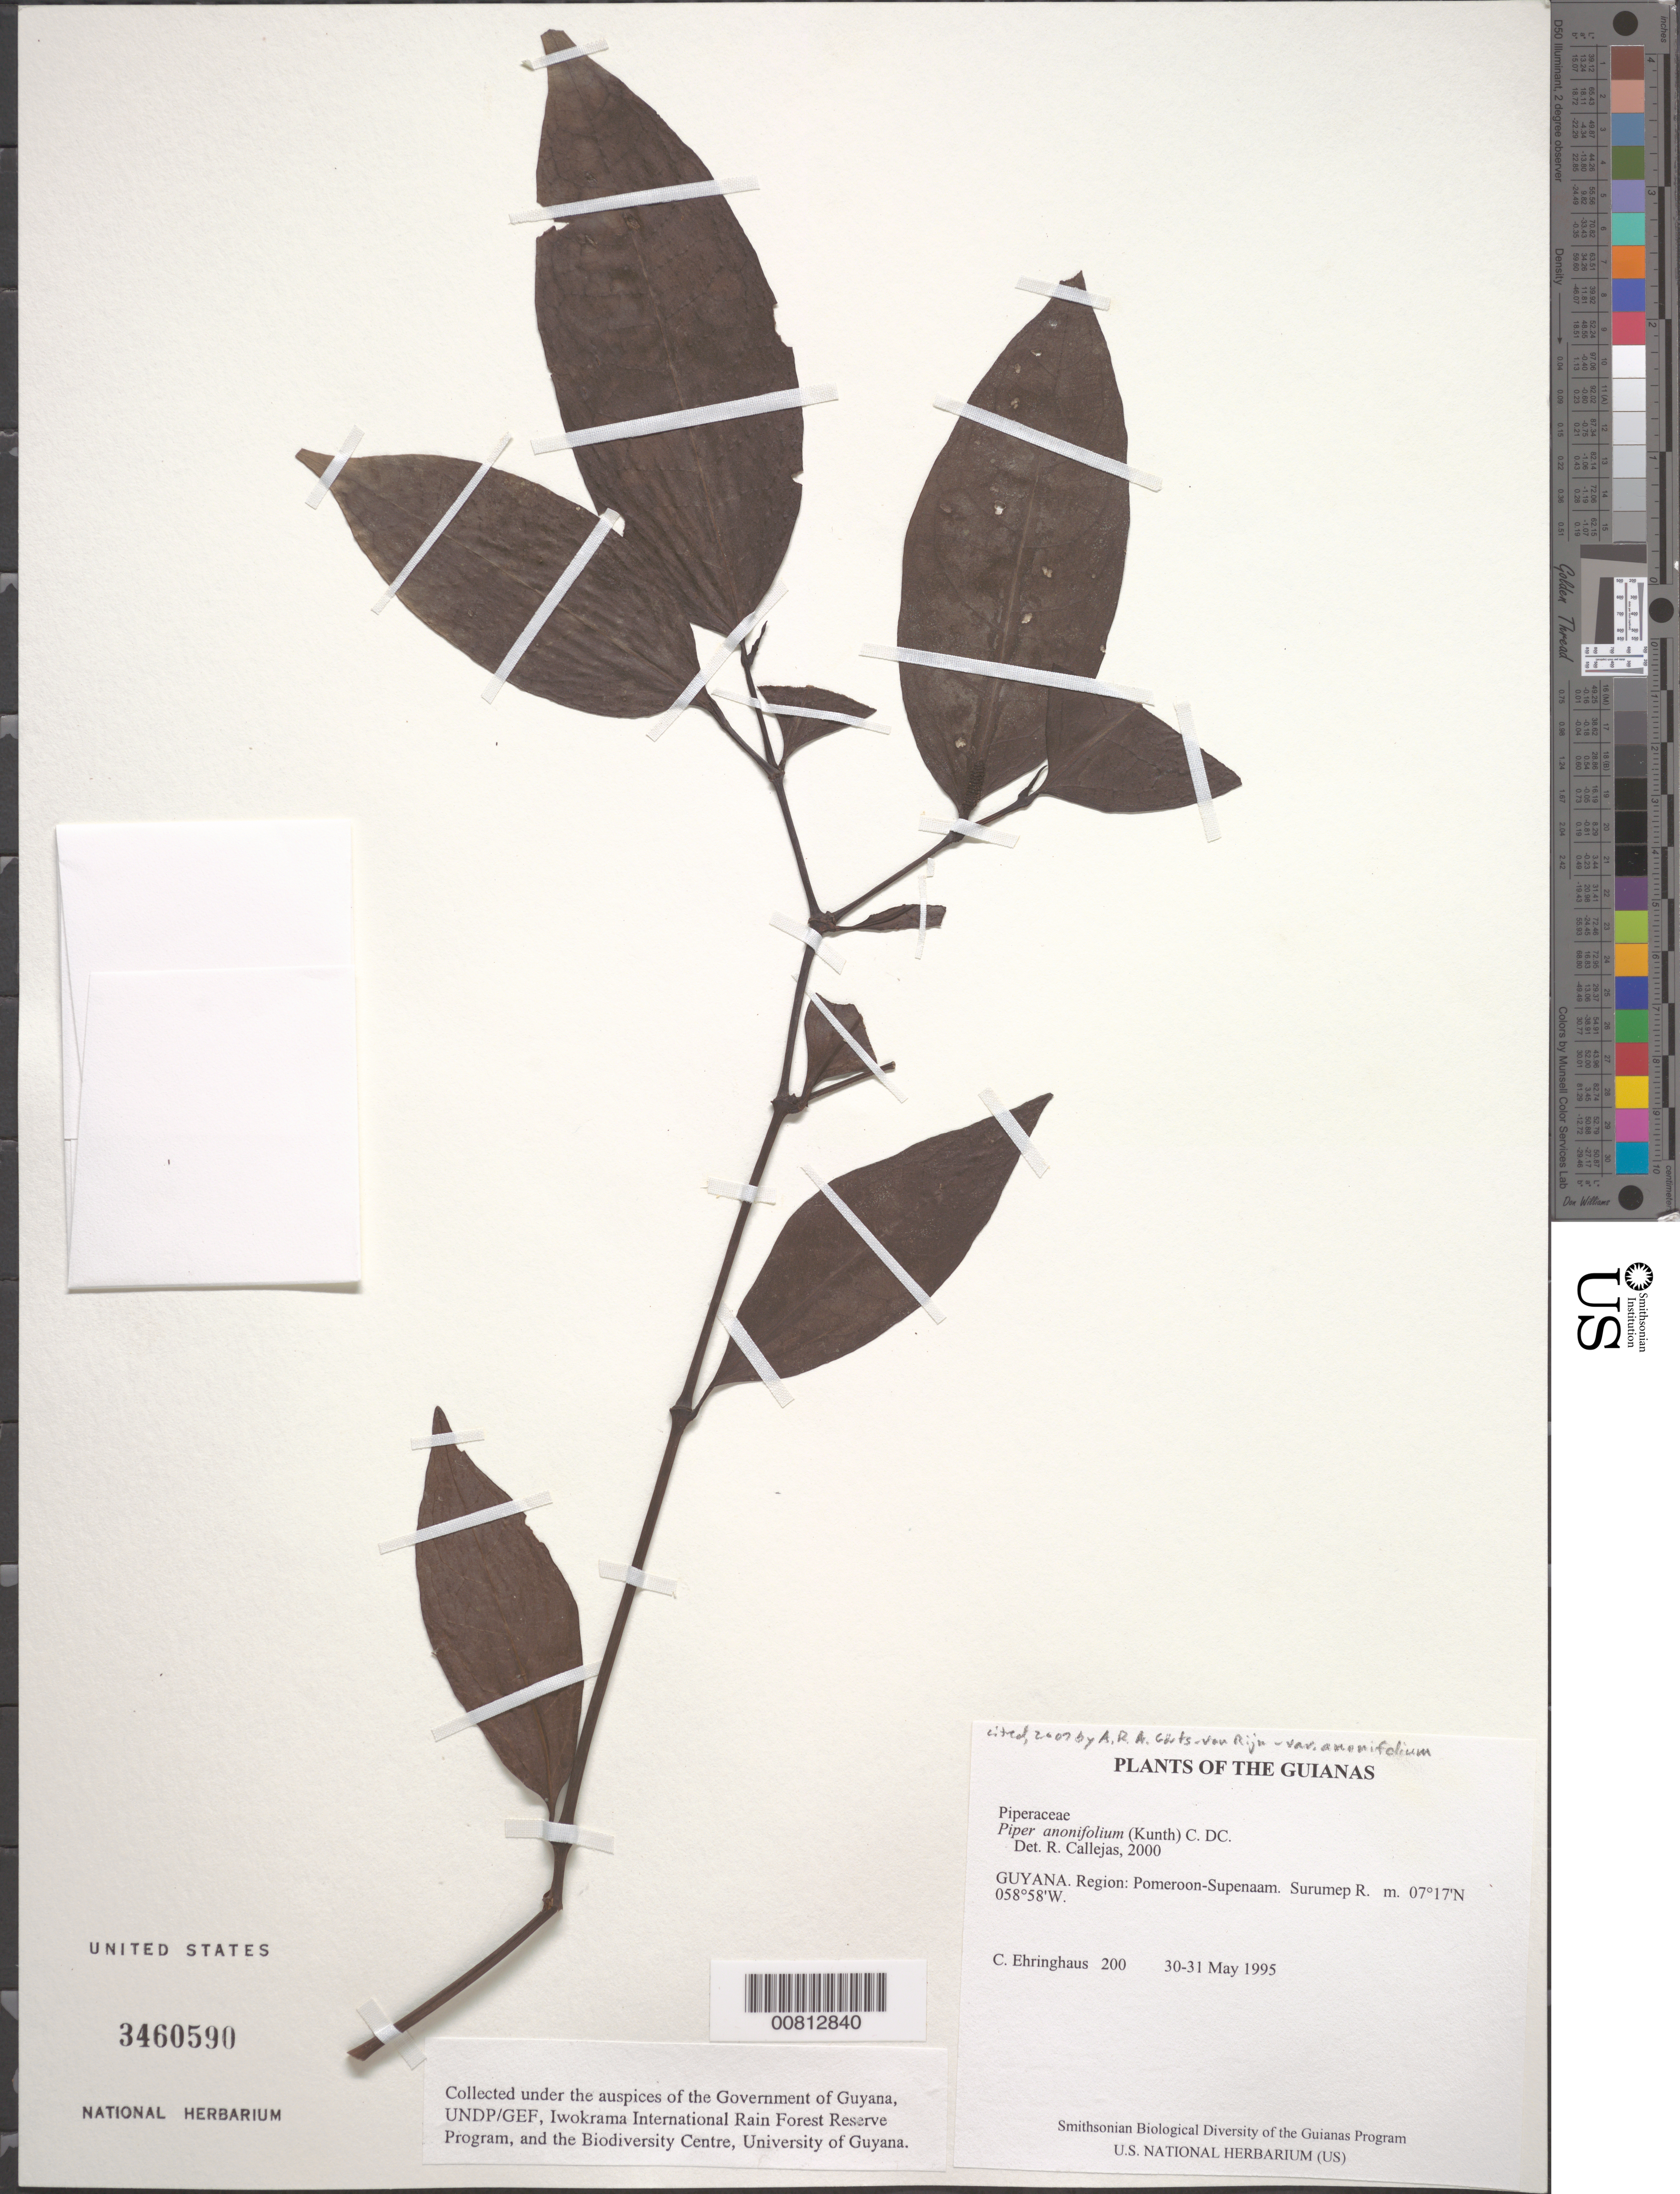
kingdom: Plantae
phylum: Tracheophyta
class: Magnoliopsida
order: Piperales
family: Piperaceae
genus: Piper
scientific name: Piper anonifolium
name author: (Kunth) C. DC.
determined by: Callejas, Ricardo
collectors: C. Ehringhaus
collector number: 200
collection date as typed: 30-31 May 1995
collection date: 1995-05-30/1995-05-31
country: Guyana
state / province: Pomeroon-Supenaam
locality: Surumep R.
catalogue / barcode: US 3460590